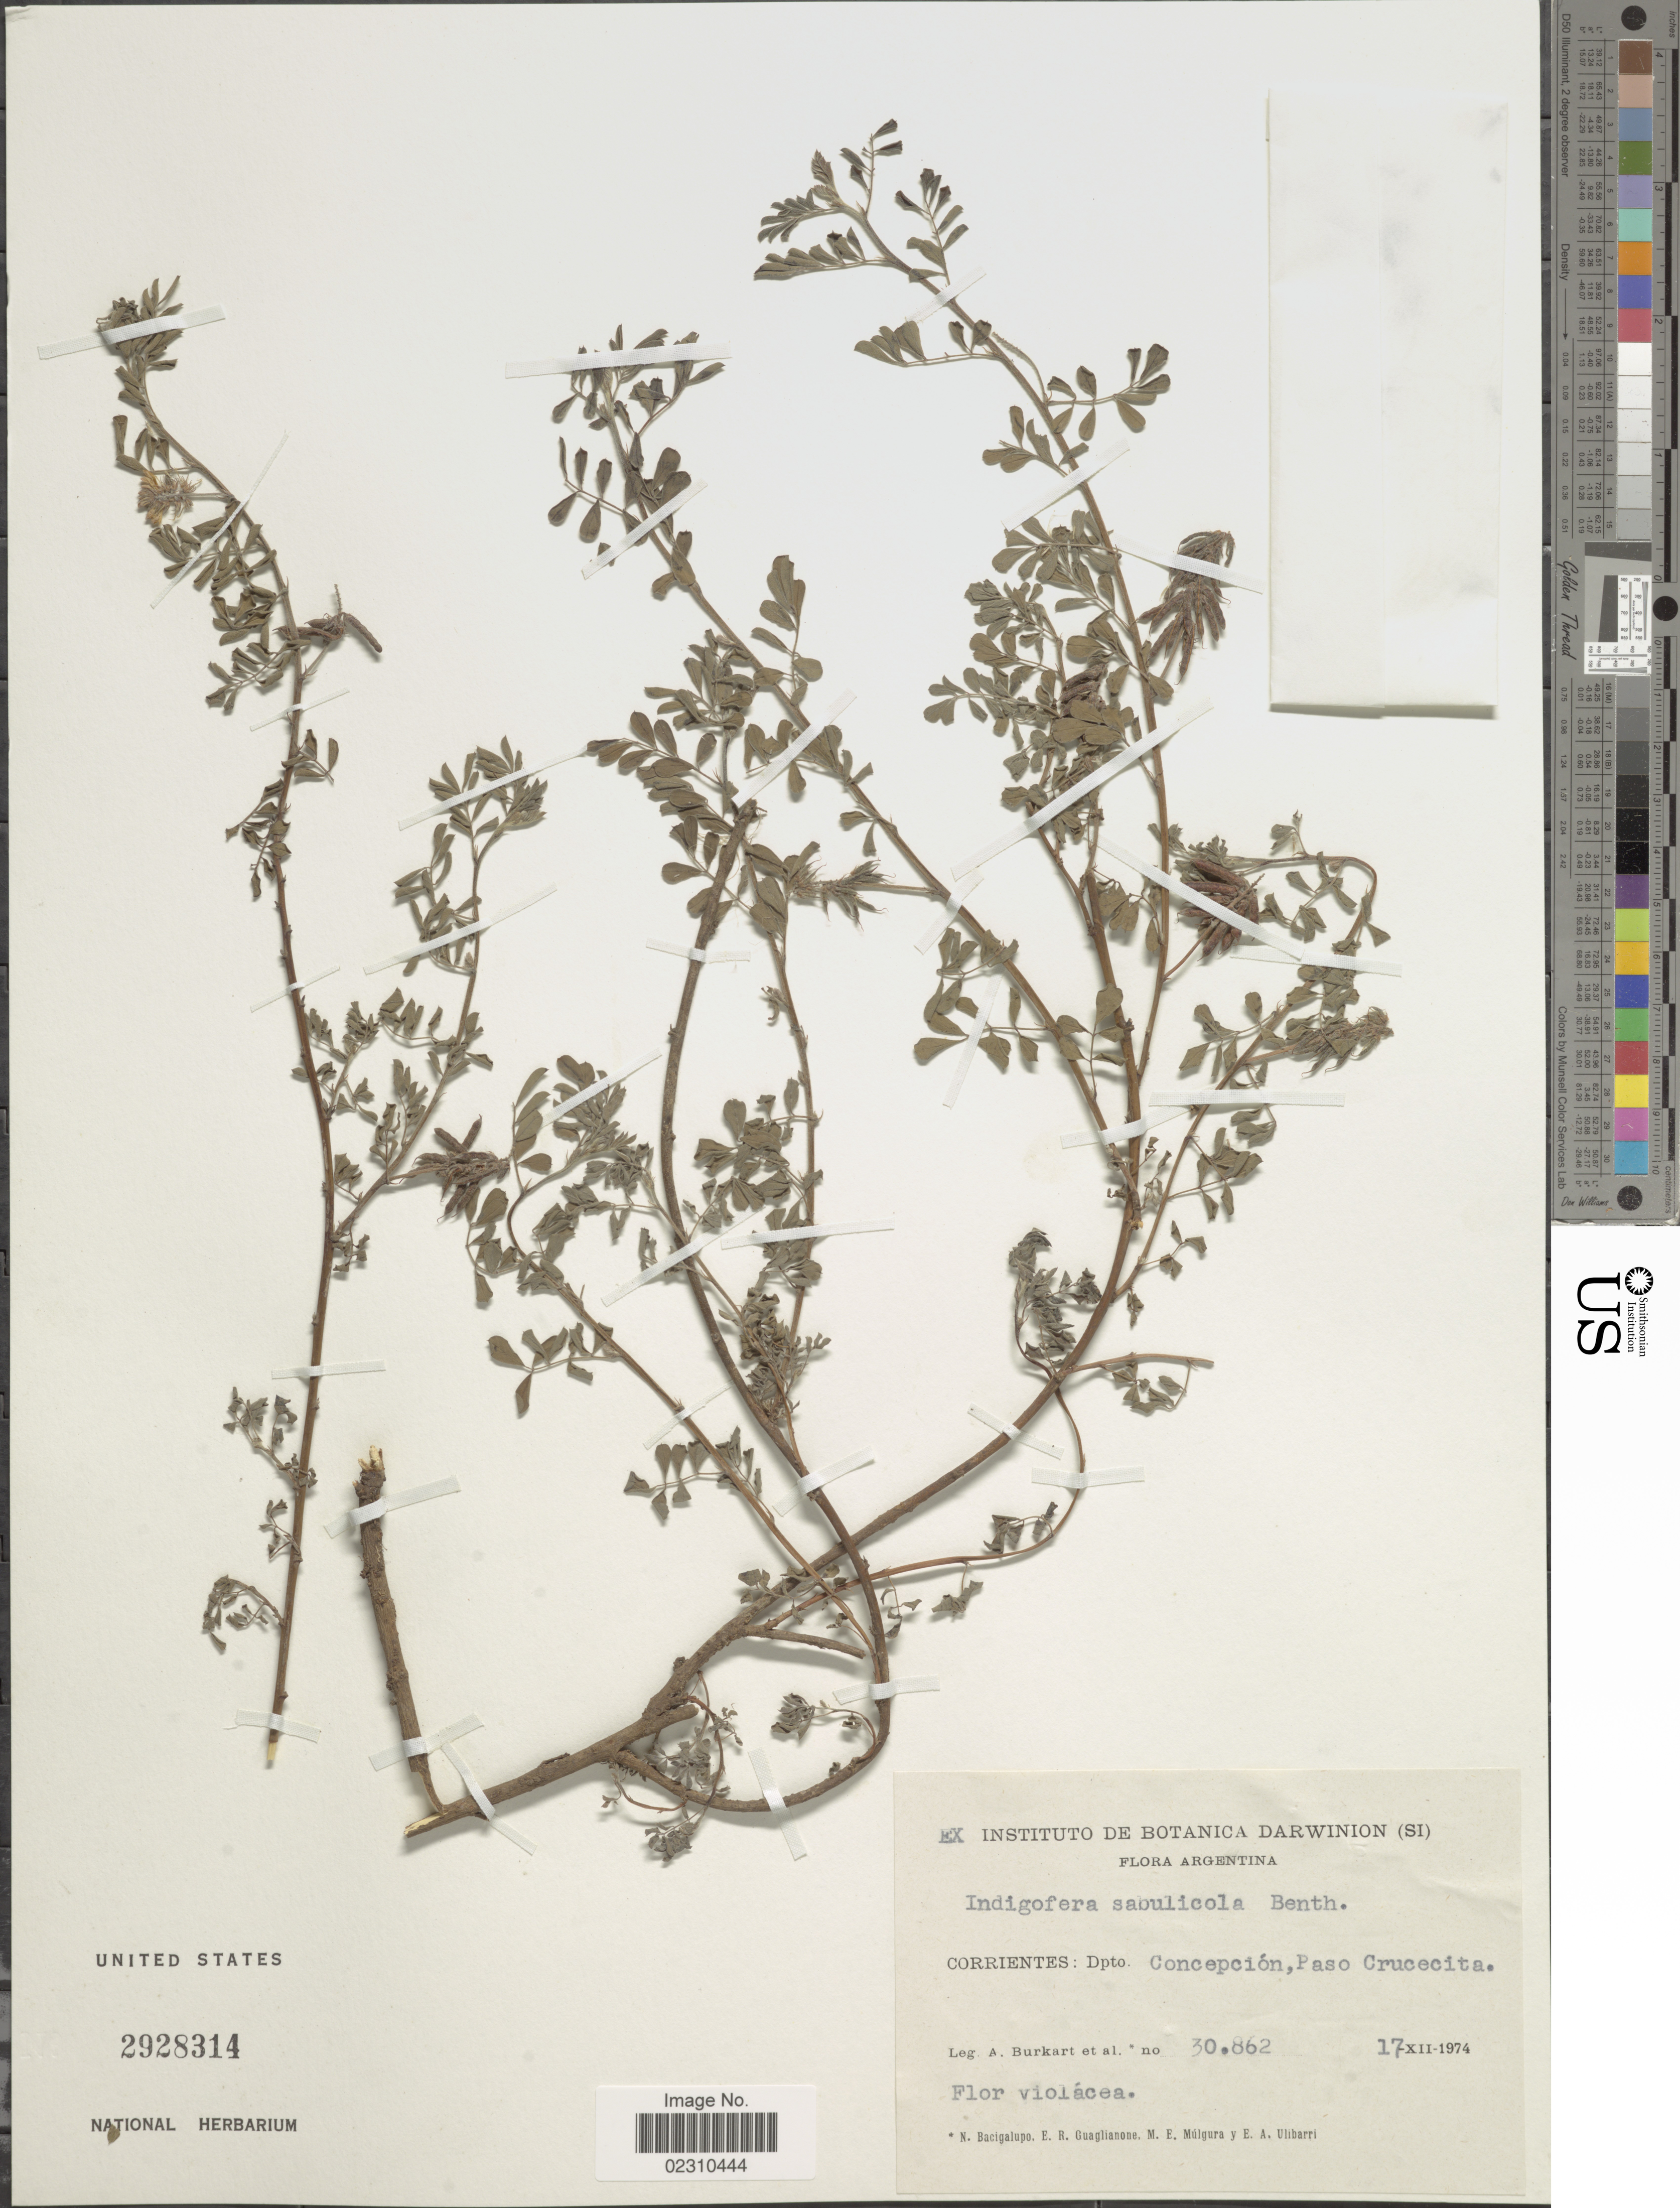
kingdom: Plantae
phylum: Tracheophyta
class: Magnoliopsida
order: Fabales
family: Fabaceae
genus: Indigofera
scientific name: Indigofera sabulicola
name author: Benth.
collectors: A. E. Burkart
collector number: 30862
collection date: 1974-12-17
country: Argentina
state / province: Corrientes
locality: Corrientes:Dpto. Concepcion, Paso Crucecita.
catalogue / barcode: US 2928314